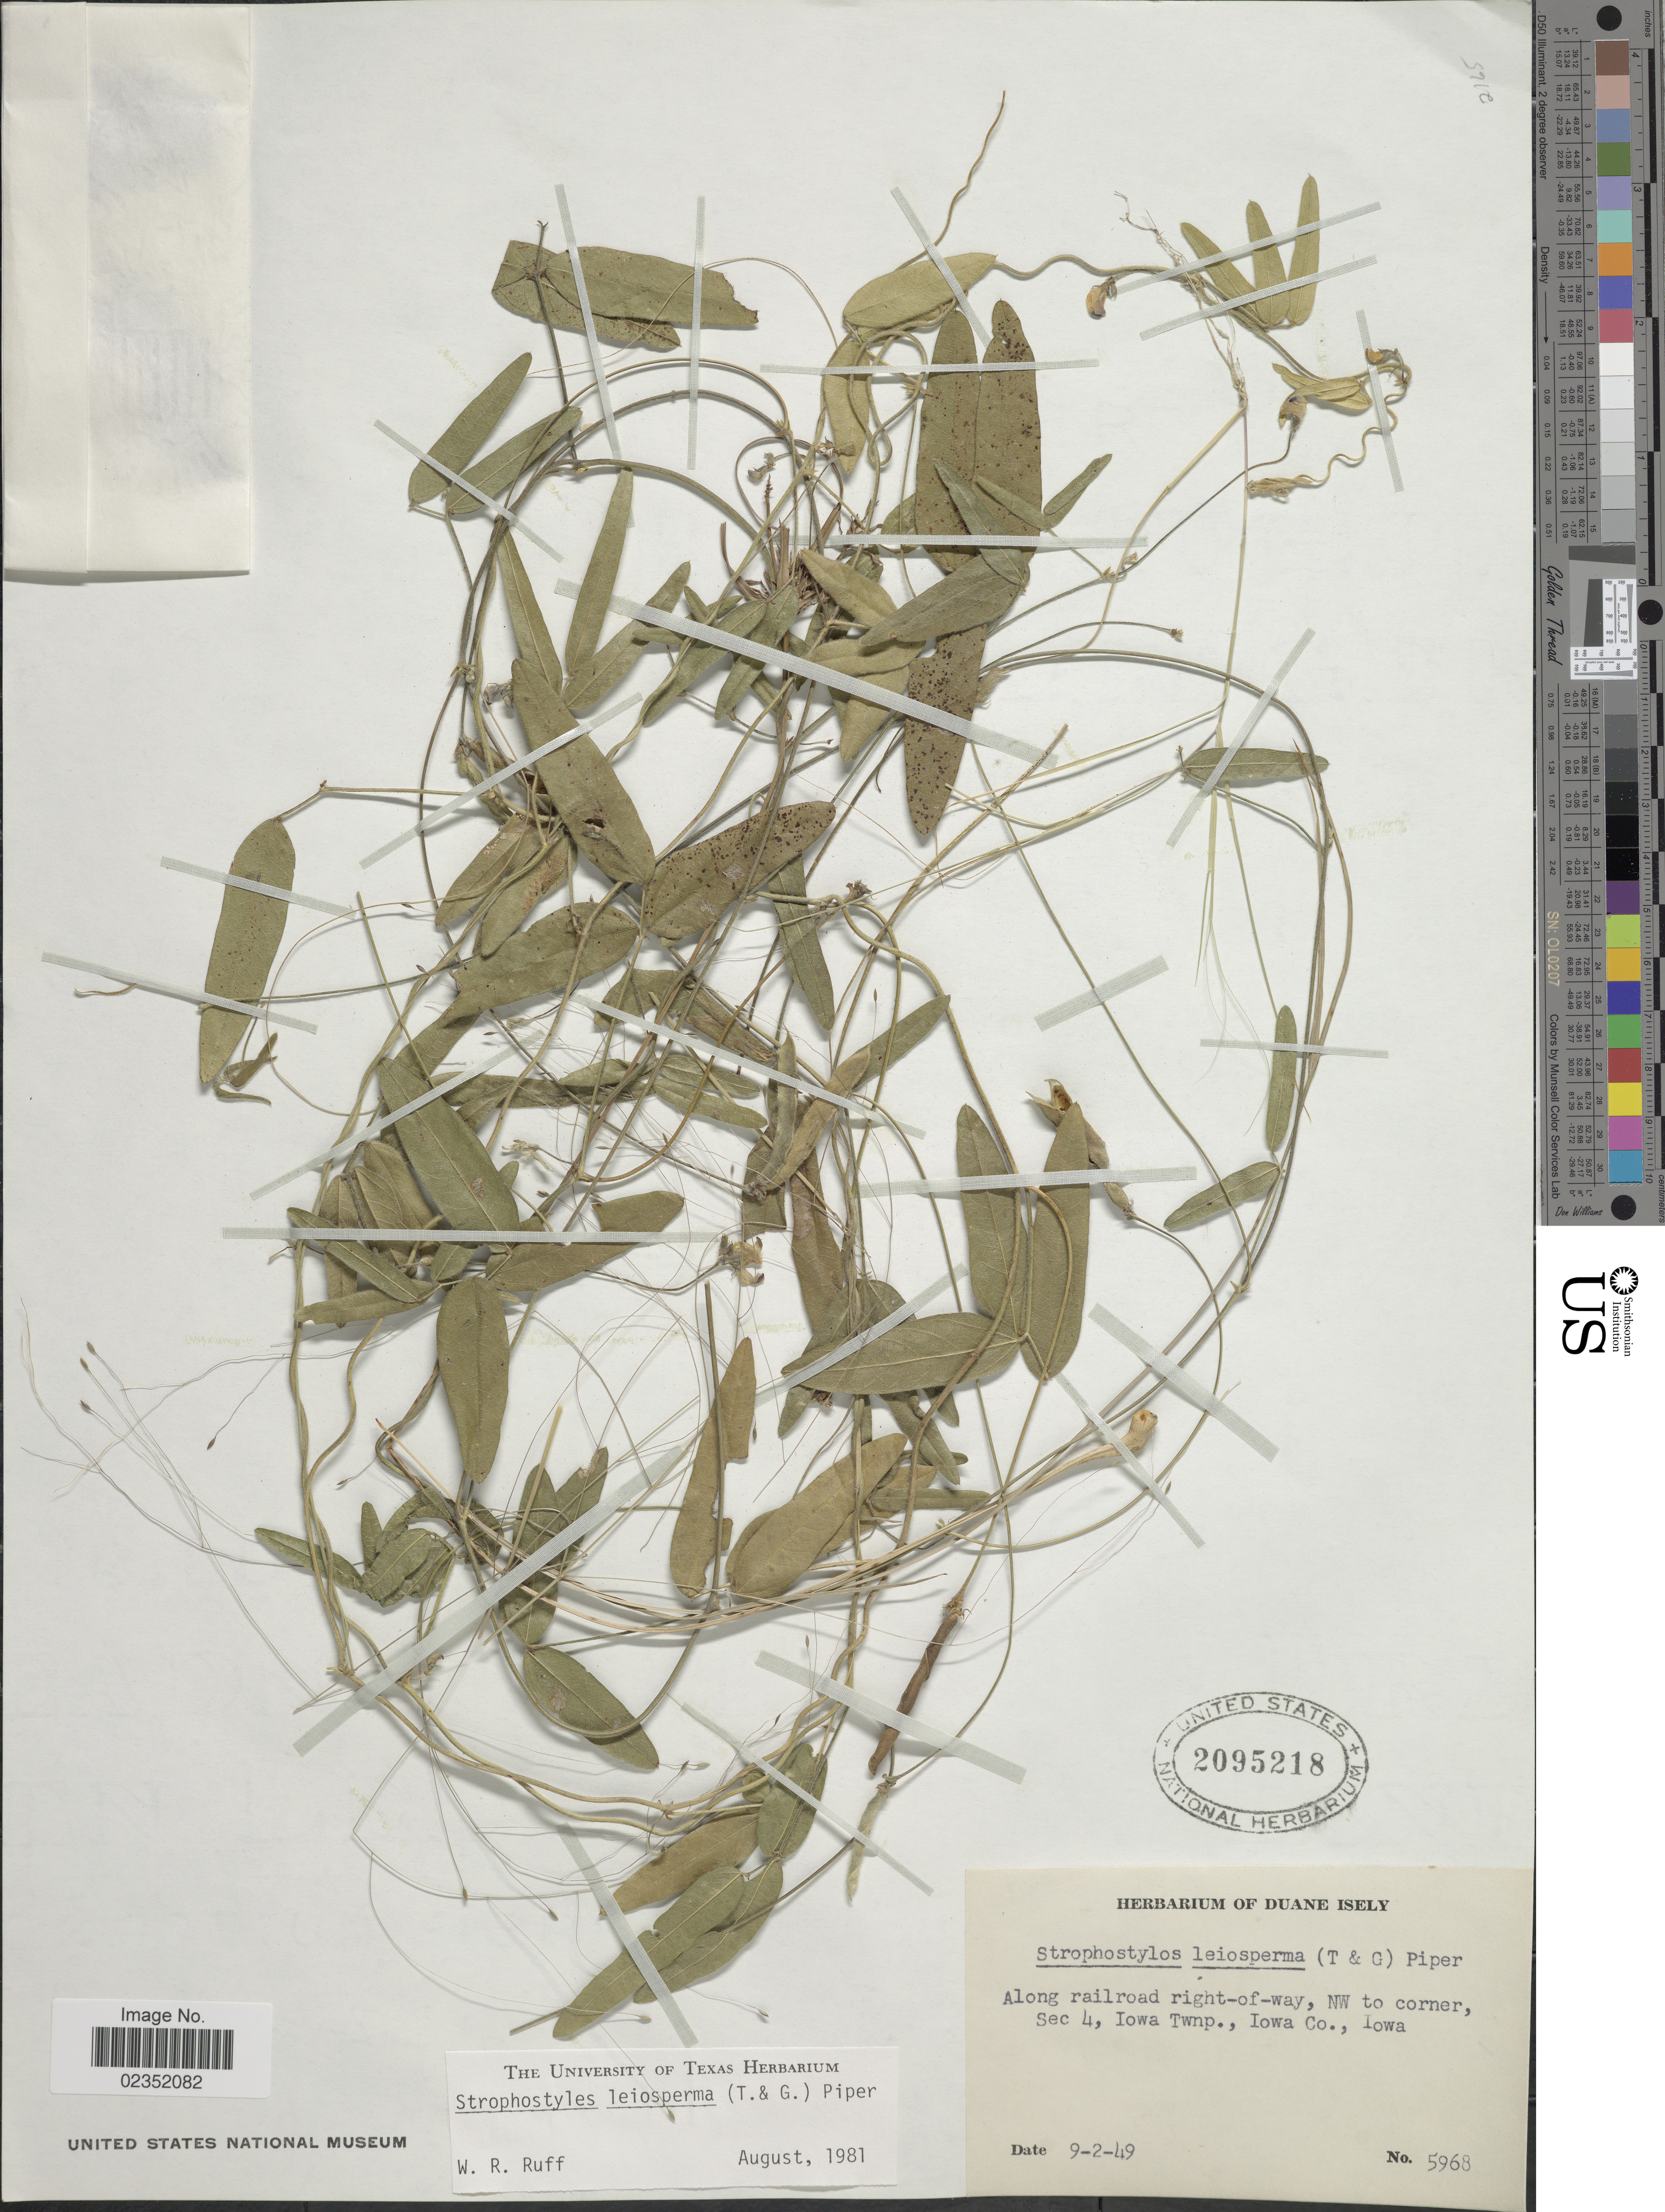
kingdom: Plantae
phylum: Tracheophyta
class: Magnoliopsida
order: Fabales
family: Fabaceae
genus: Strophostyles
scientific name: Strophostyles leiosperma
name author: (Torr. & A. Gray) Piper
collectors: ex. herb. Duane Isely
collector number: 5968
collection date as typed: Transcribed d/m/y: 2/9/49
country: United States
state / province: Iowa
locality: Along railroad right-of-way, NW to orner, Sec 4, Iowa Twnp, Iowa Co.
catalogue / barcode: US 2095218